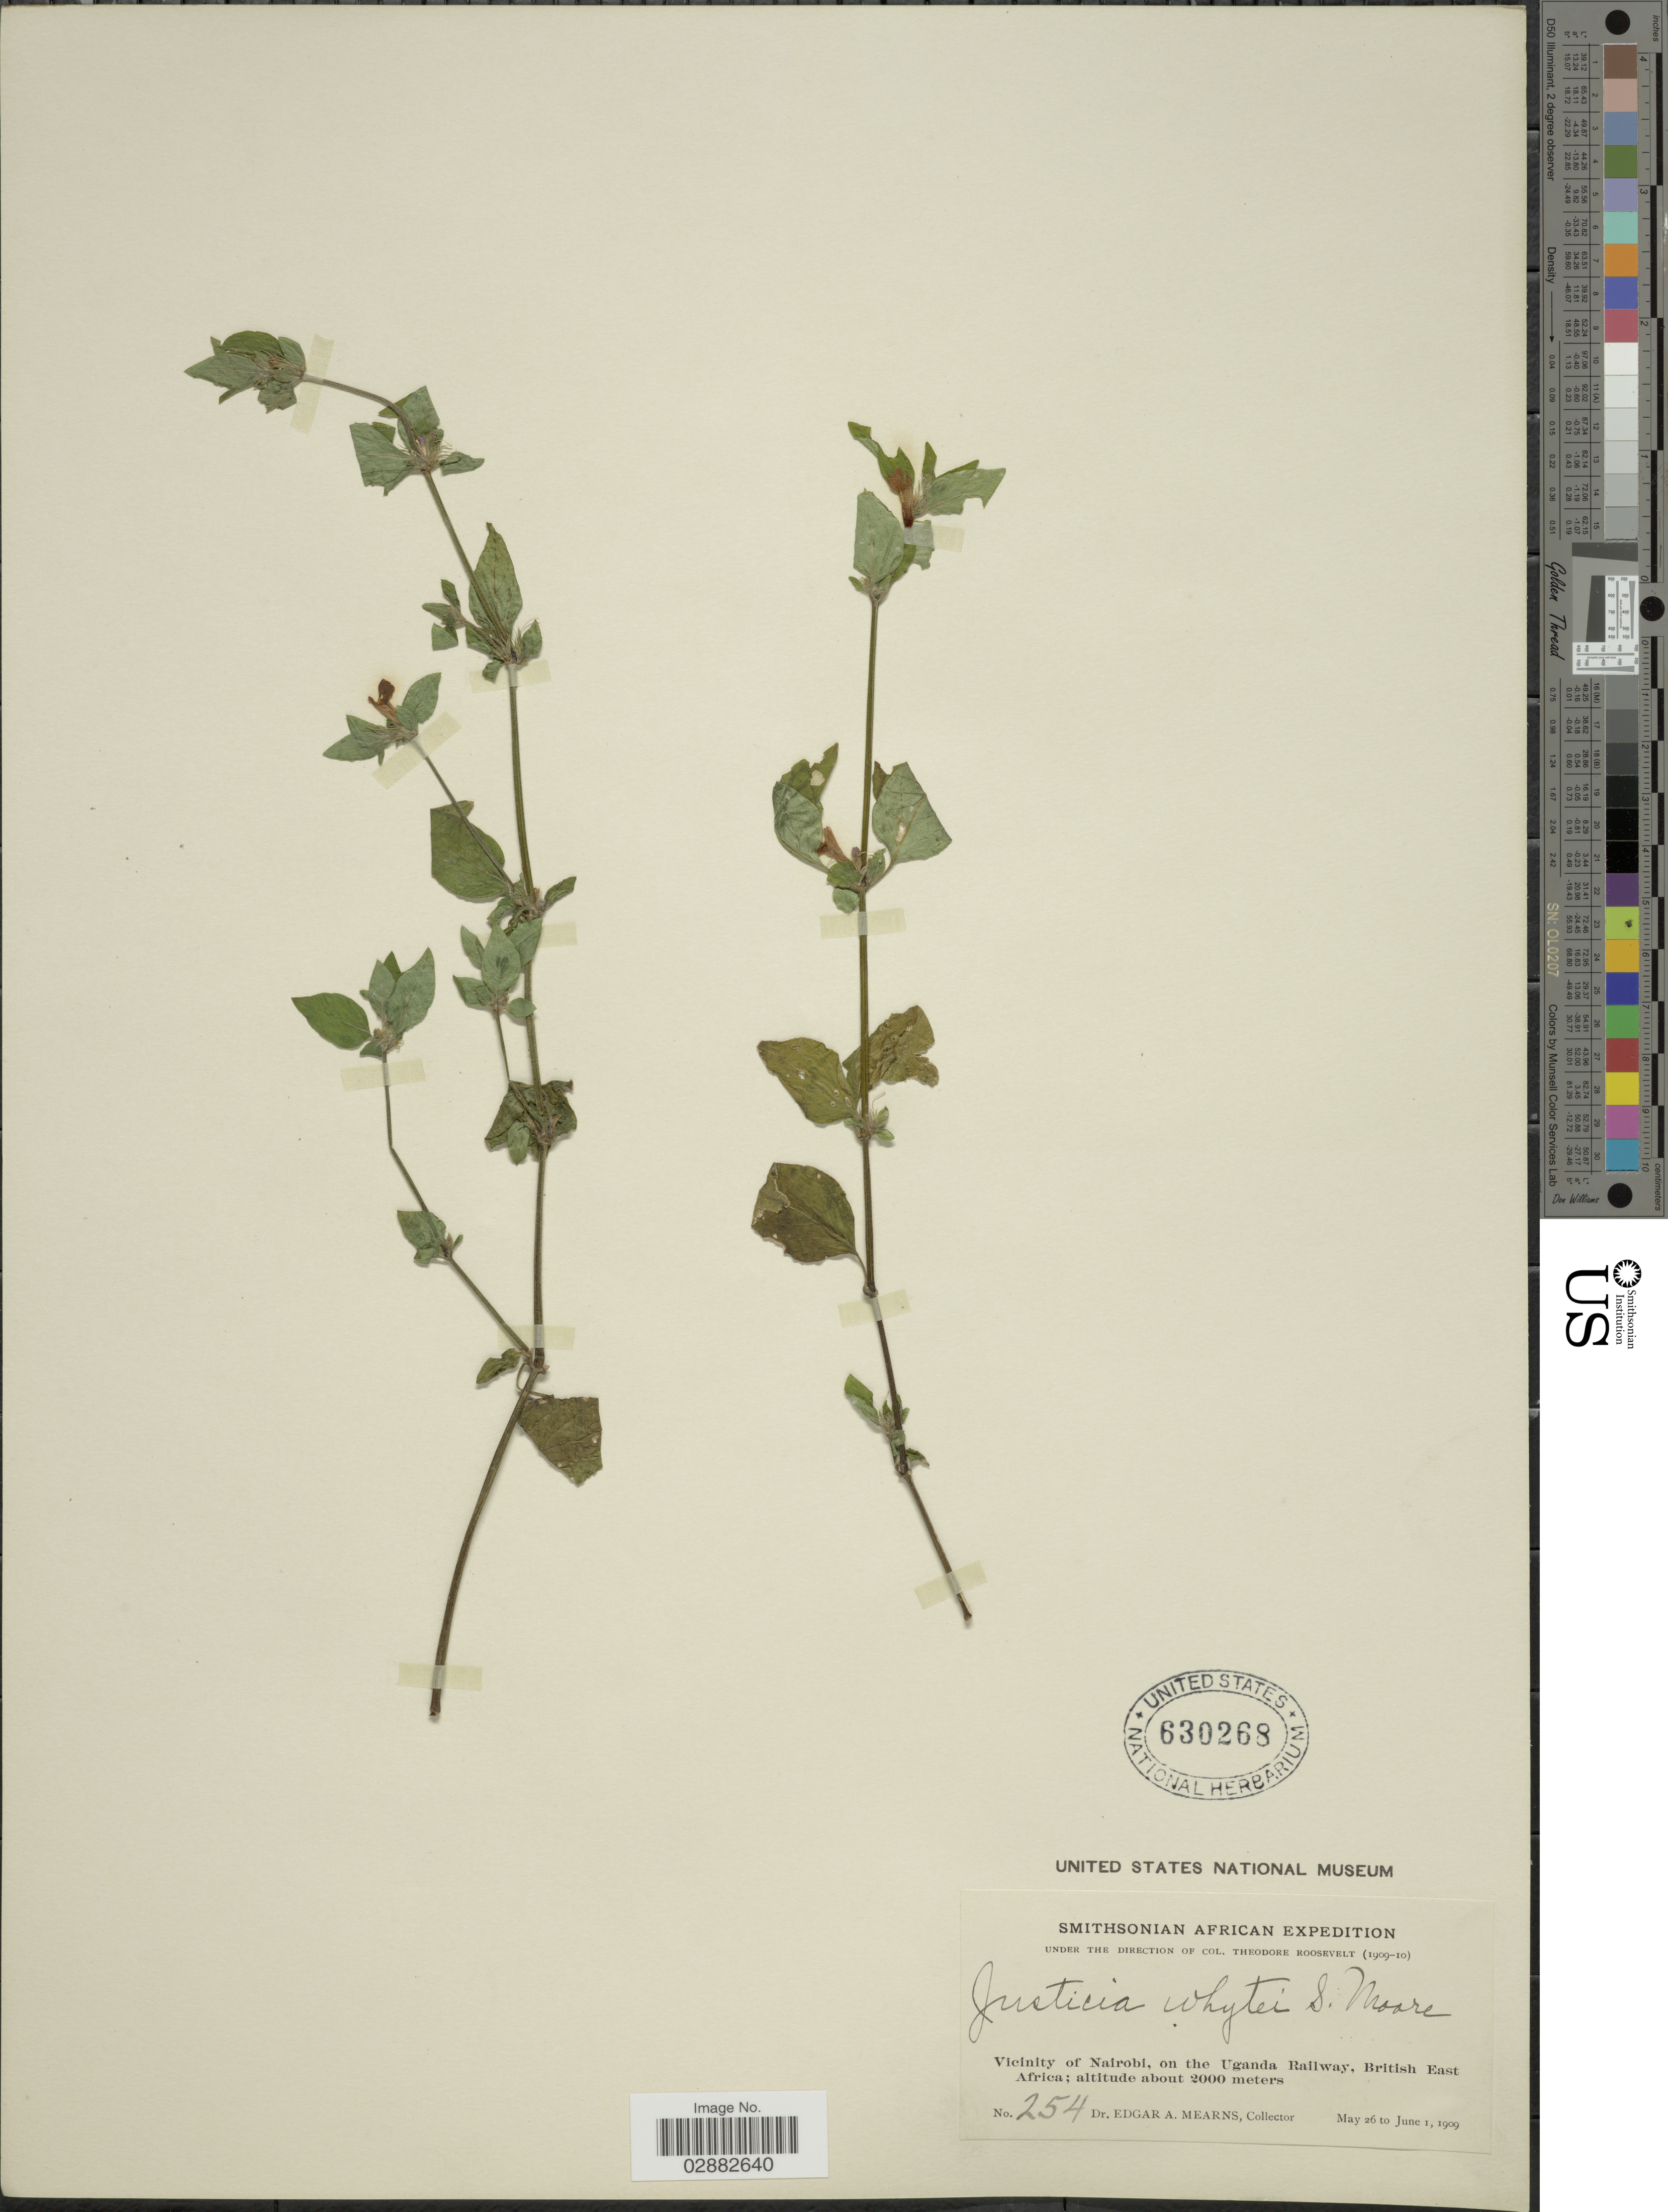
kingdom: Plantae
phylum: Tracheophyta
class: Magnoliopsida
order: Lamiales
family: Acanthaceae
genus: Justicia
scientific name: Justicia whytei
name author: S. Moore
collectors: E. A. Mearns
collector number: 254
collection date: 1909-05-26/1909-06-01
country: Kenya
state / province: Nairobi Area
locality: Vicinity of Nairobi, on the Uganda Railway, British East Africa.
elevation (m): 2000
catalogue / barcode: US 630268